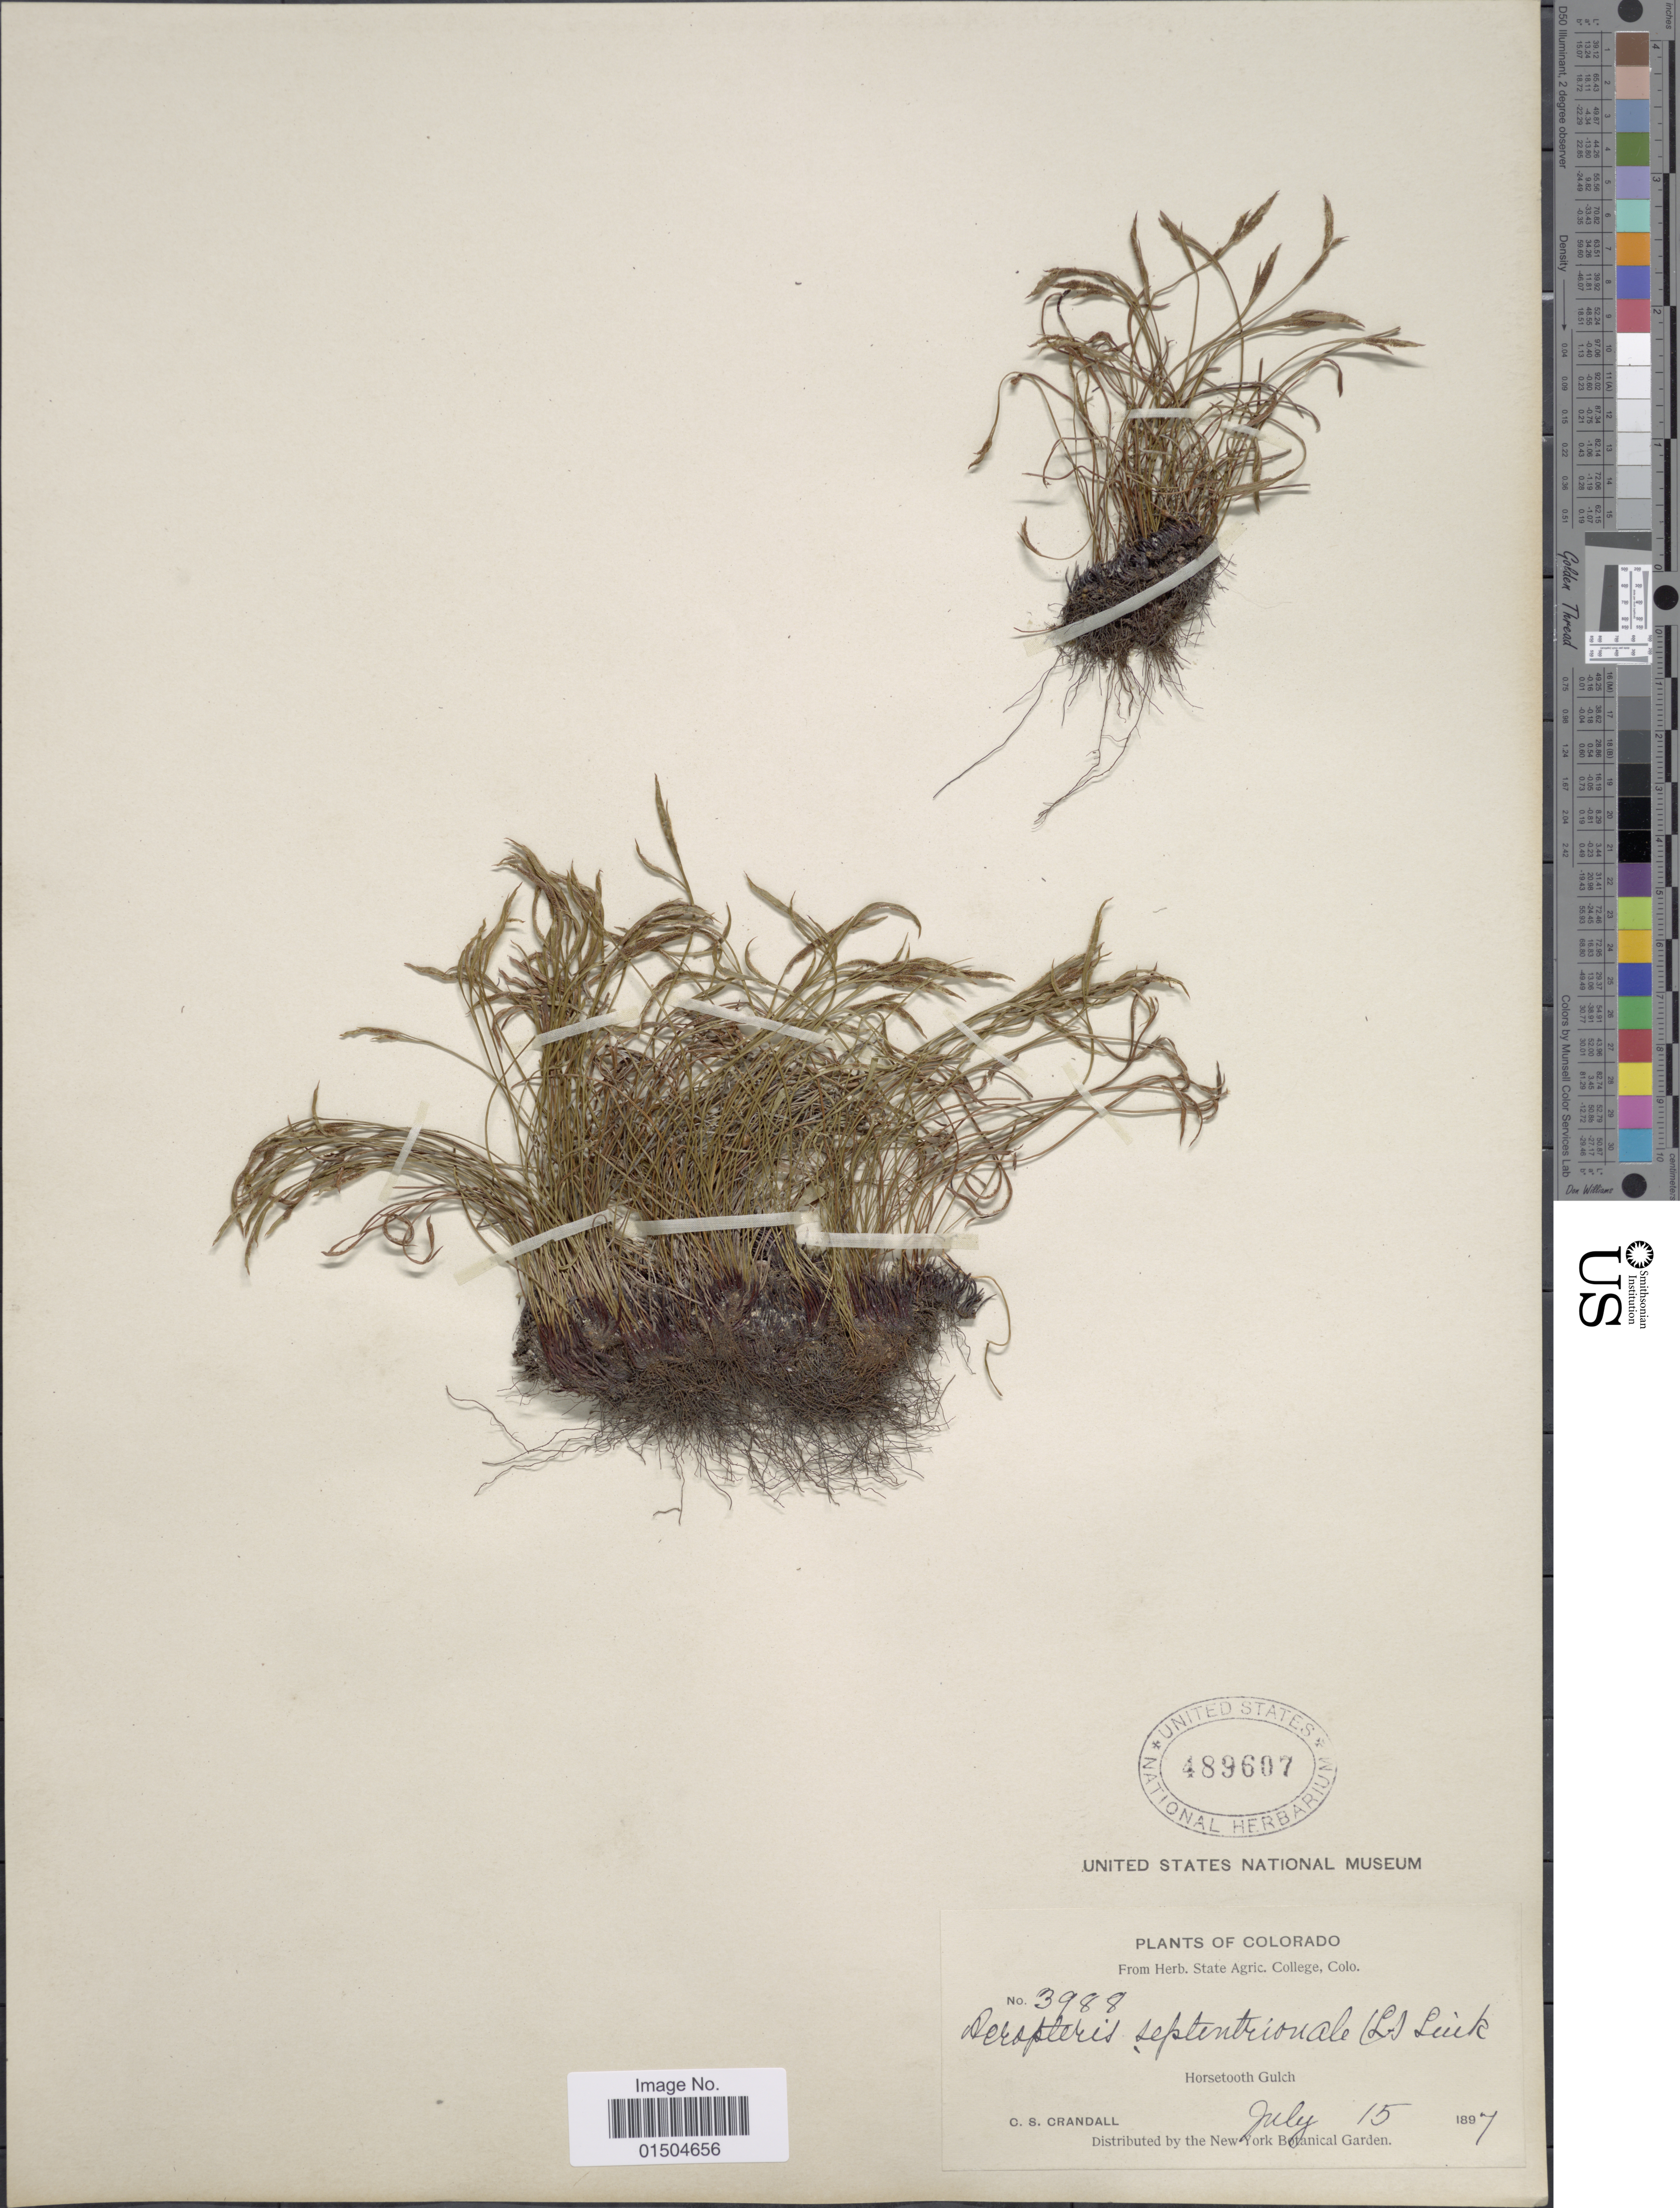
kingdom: Plantae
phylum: Tracheophyta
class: Polypodiopsida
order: Polypodiales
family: Aspleniaceae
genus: Asplenium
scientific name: Asplenium septentrionale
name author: (L.) Hoffm.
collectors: C. Crandall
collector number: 3988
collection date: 1897-07-15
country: United States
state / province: Colorado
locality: Horsetooth Gulch.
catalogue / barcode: US 489607